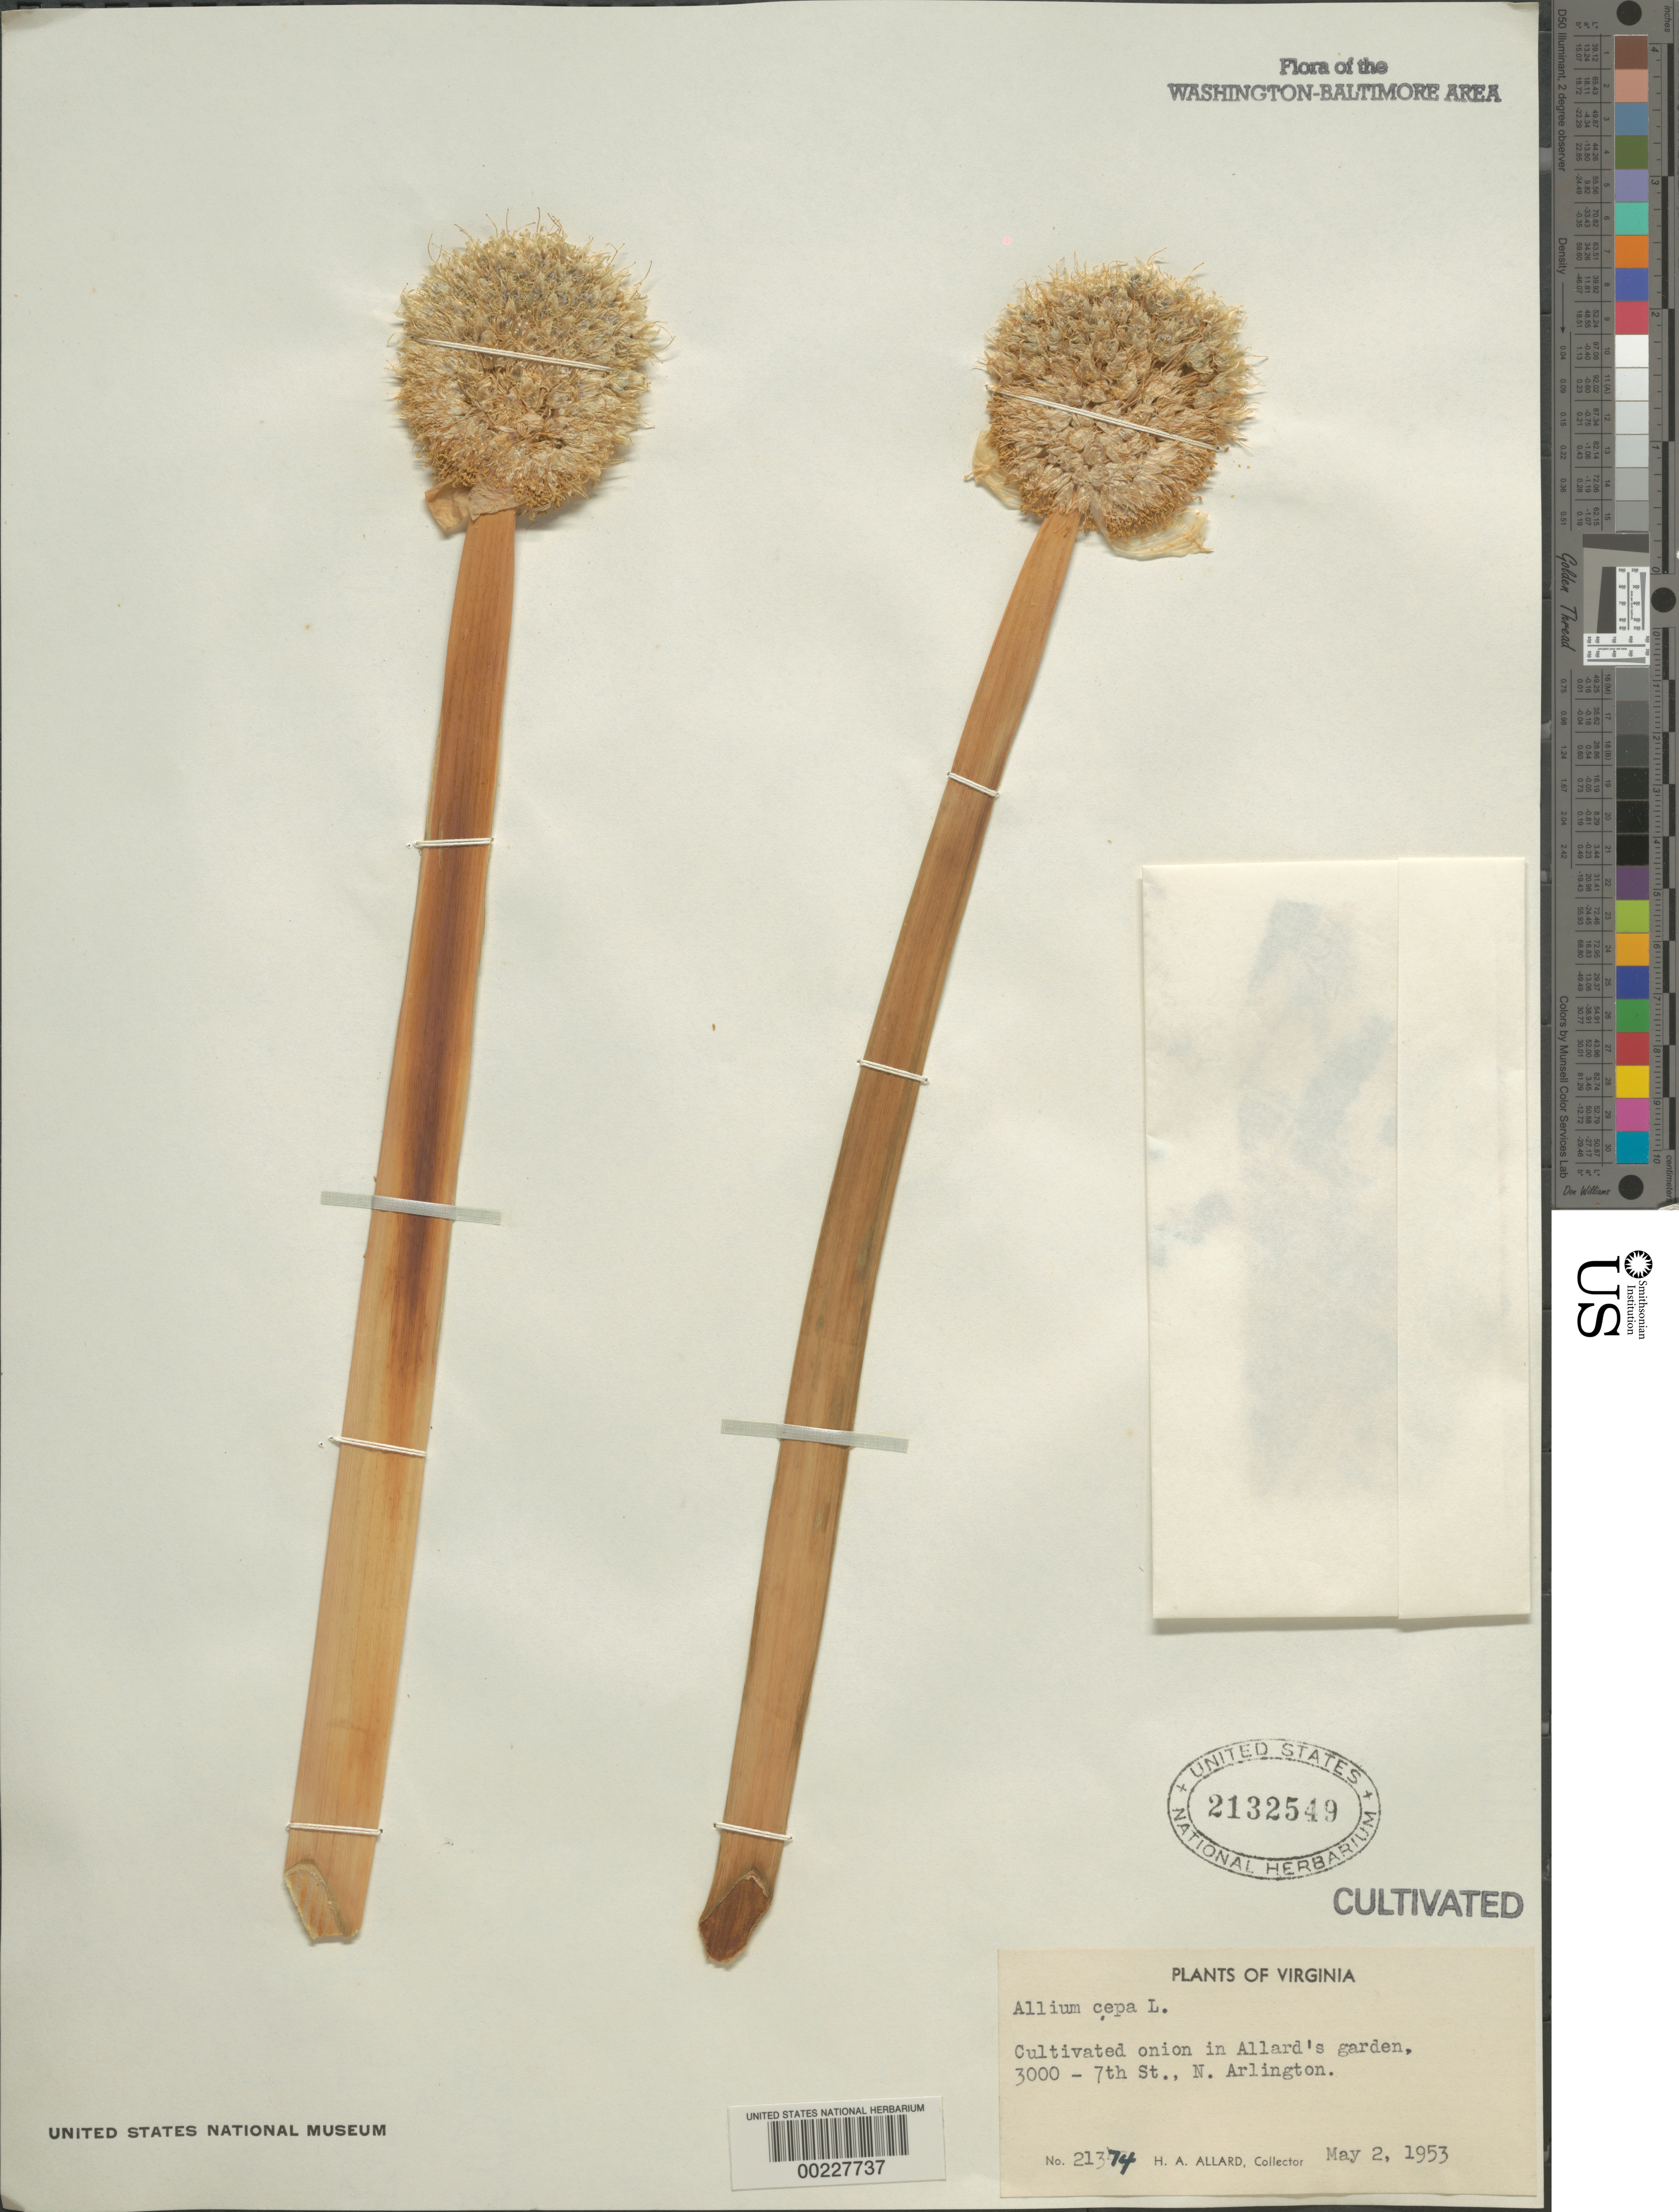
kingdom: Plantae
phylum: Tracheophyta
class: Liliopsida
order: Asparagales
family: Amaryllidaceae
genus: Allium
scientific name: Allium cepa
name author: L.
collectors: H. A. Allard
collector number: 21374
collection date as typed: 02 May 1953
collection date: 1953-05-02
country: United States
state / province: Virginia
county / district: Arlington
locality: N. Arlington, 3000 7th St, H.A. Allard's grounds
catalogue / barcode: US 2132549